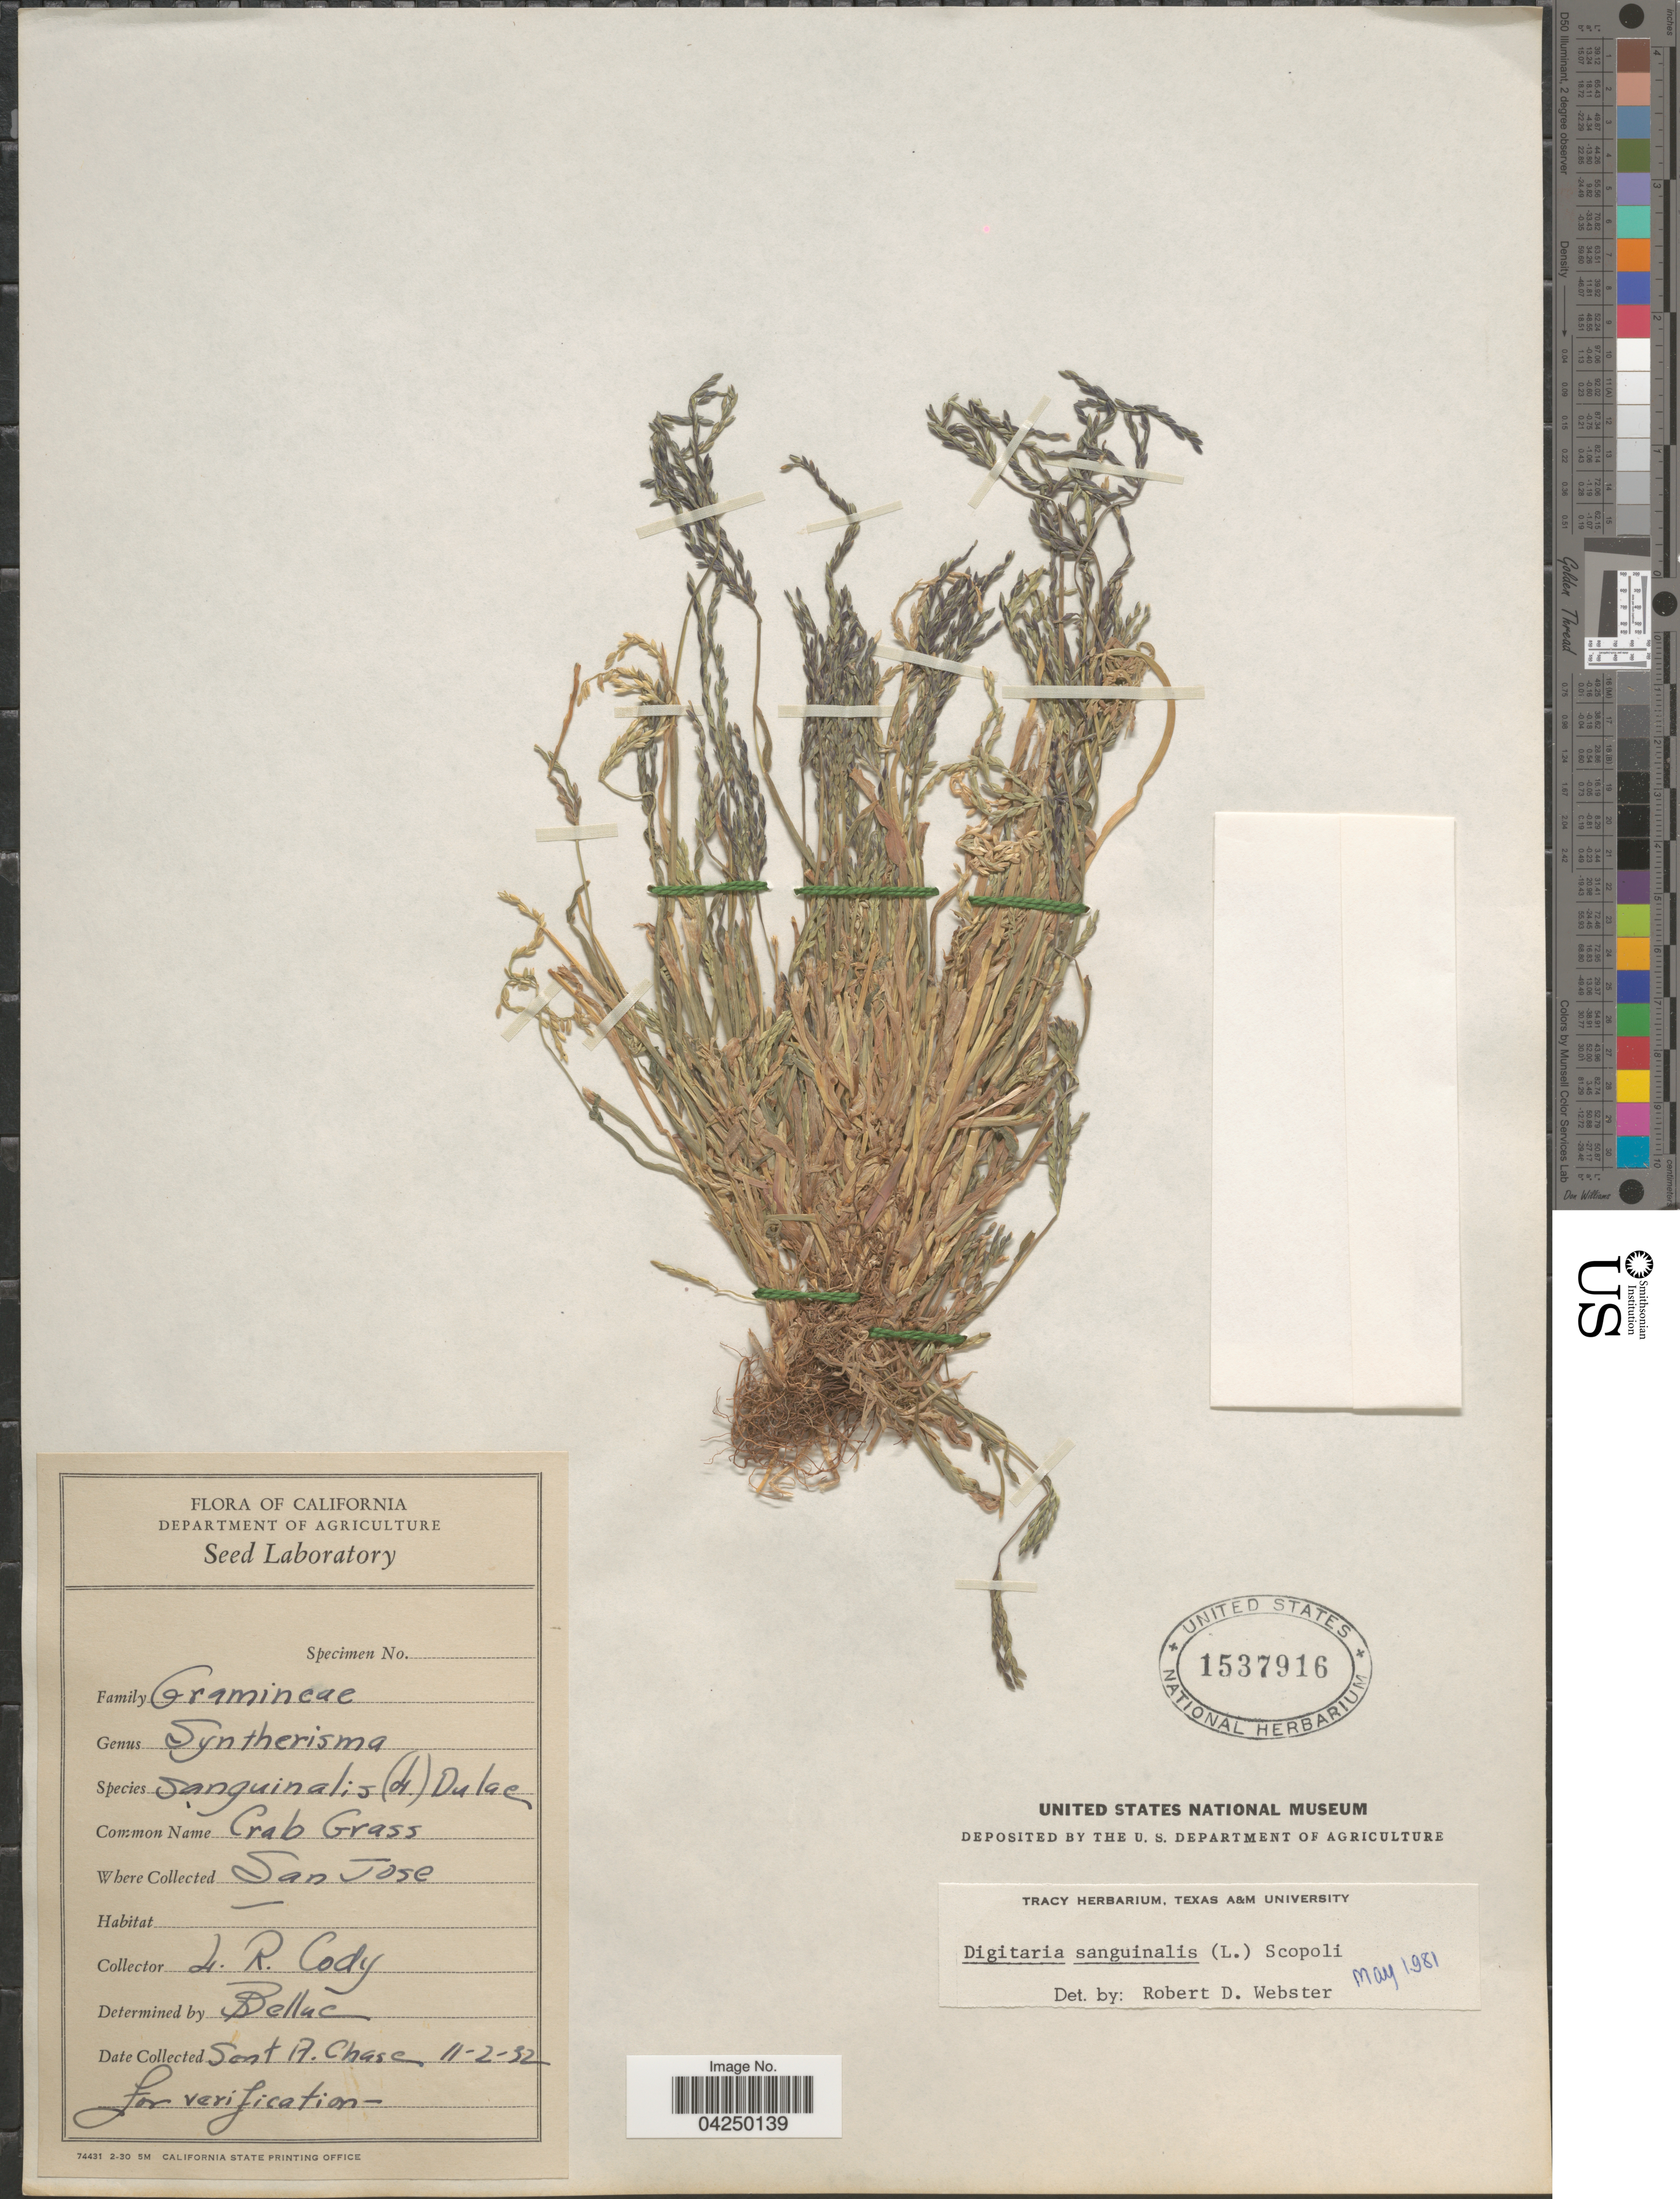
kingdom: Plantae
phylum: Tracheophyta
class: Liliopsida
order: Poales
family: Poaceae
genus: Digitaria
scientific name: Digitaria sanguinalis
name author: (L.) Scop.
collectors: L. Cody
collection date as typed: Transcribed d/m/y: 2/11/32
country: United States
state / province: California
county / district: Santa Clara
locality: San Jose.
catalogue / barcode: US 1537916